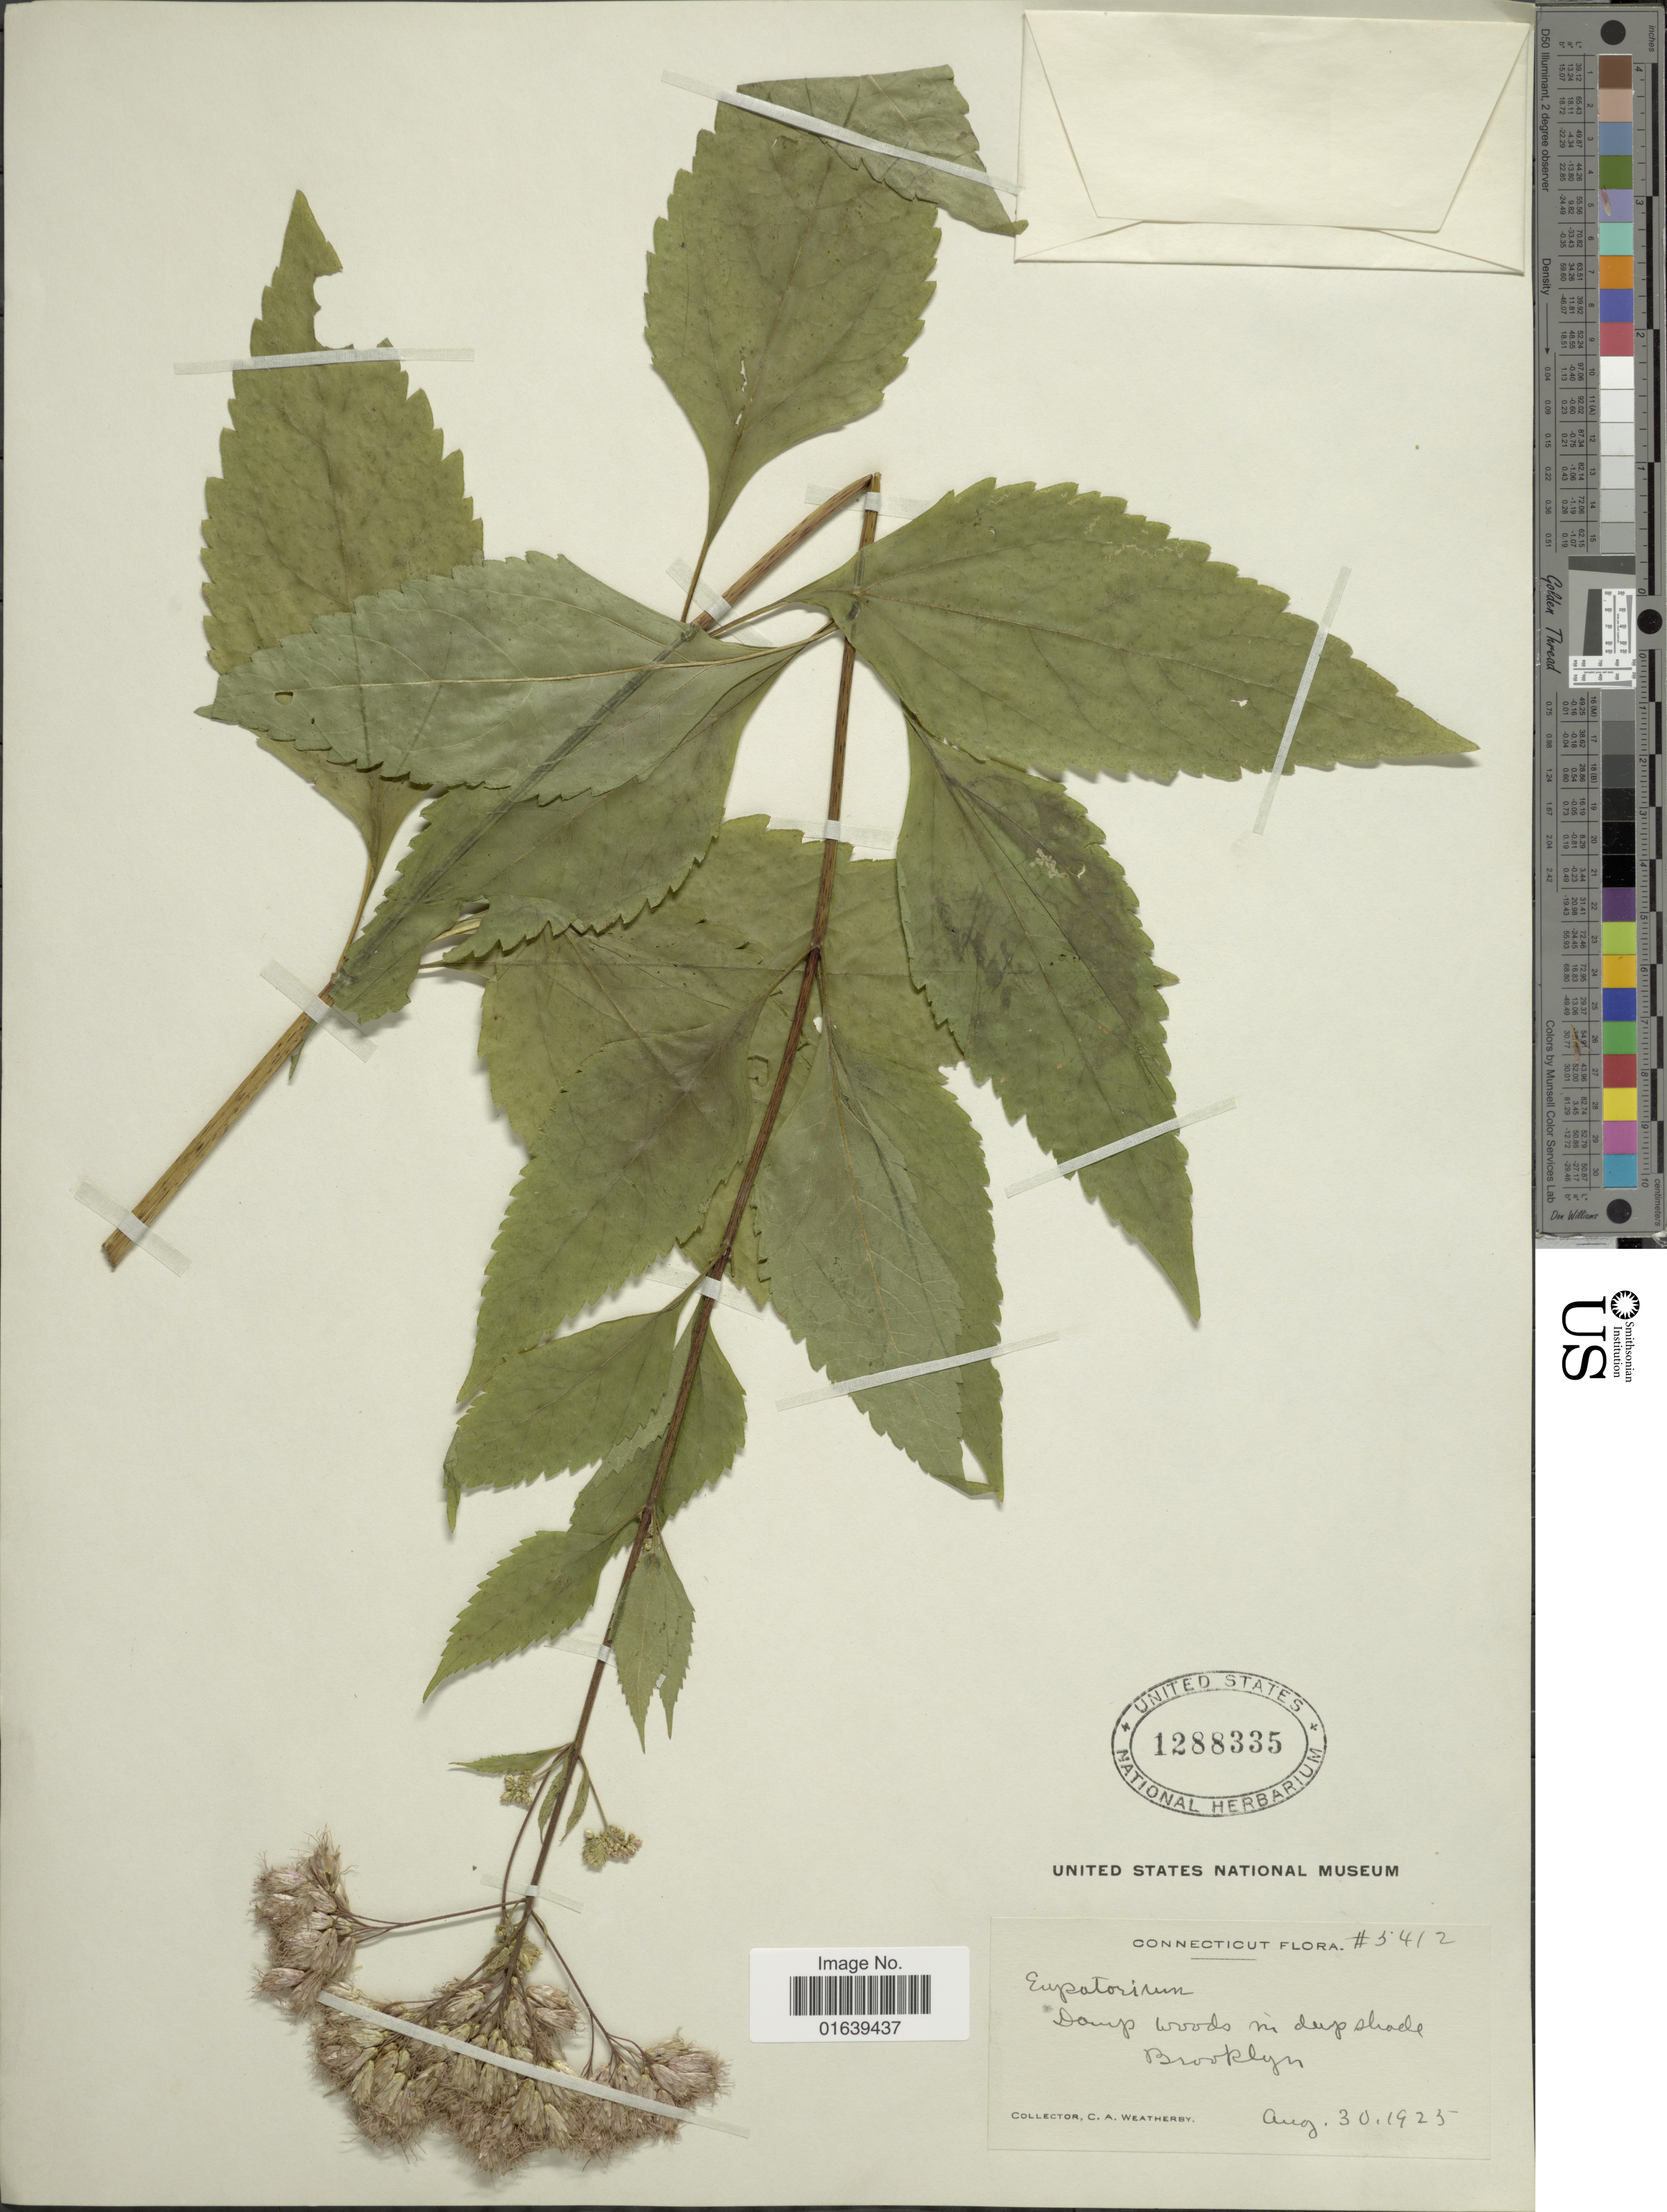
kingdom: Plantae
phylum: Tracheophyta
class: Magnoliopsida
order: Asterales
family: Asteraceae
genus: Eupatorium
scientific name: Eupatorium maculatum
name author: L.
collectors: C. A. Weatherby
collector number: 5412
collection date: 1925-08-30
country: United States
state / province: Connecticut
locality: Connecticut. Damp woods in deep shade. Brooklyn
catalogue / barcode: US 1288335